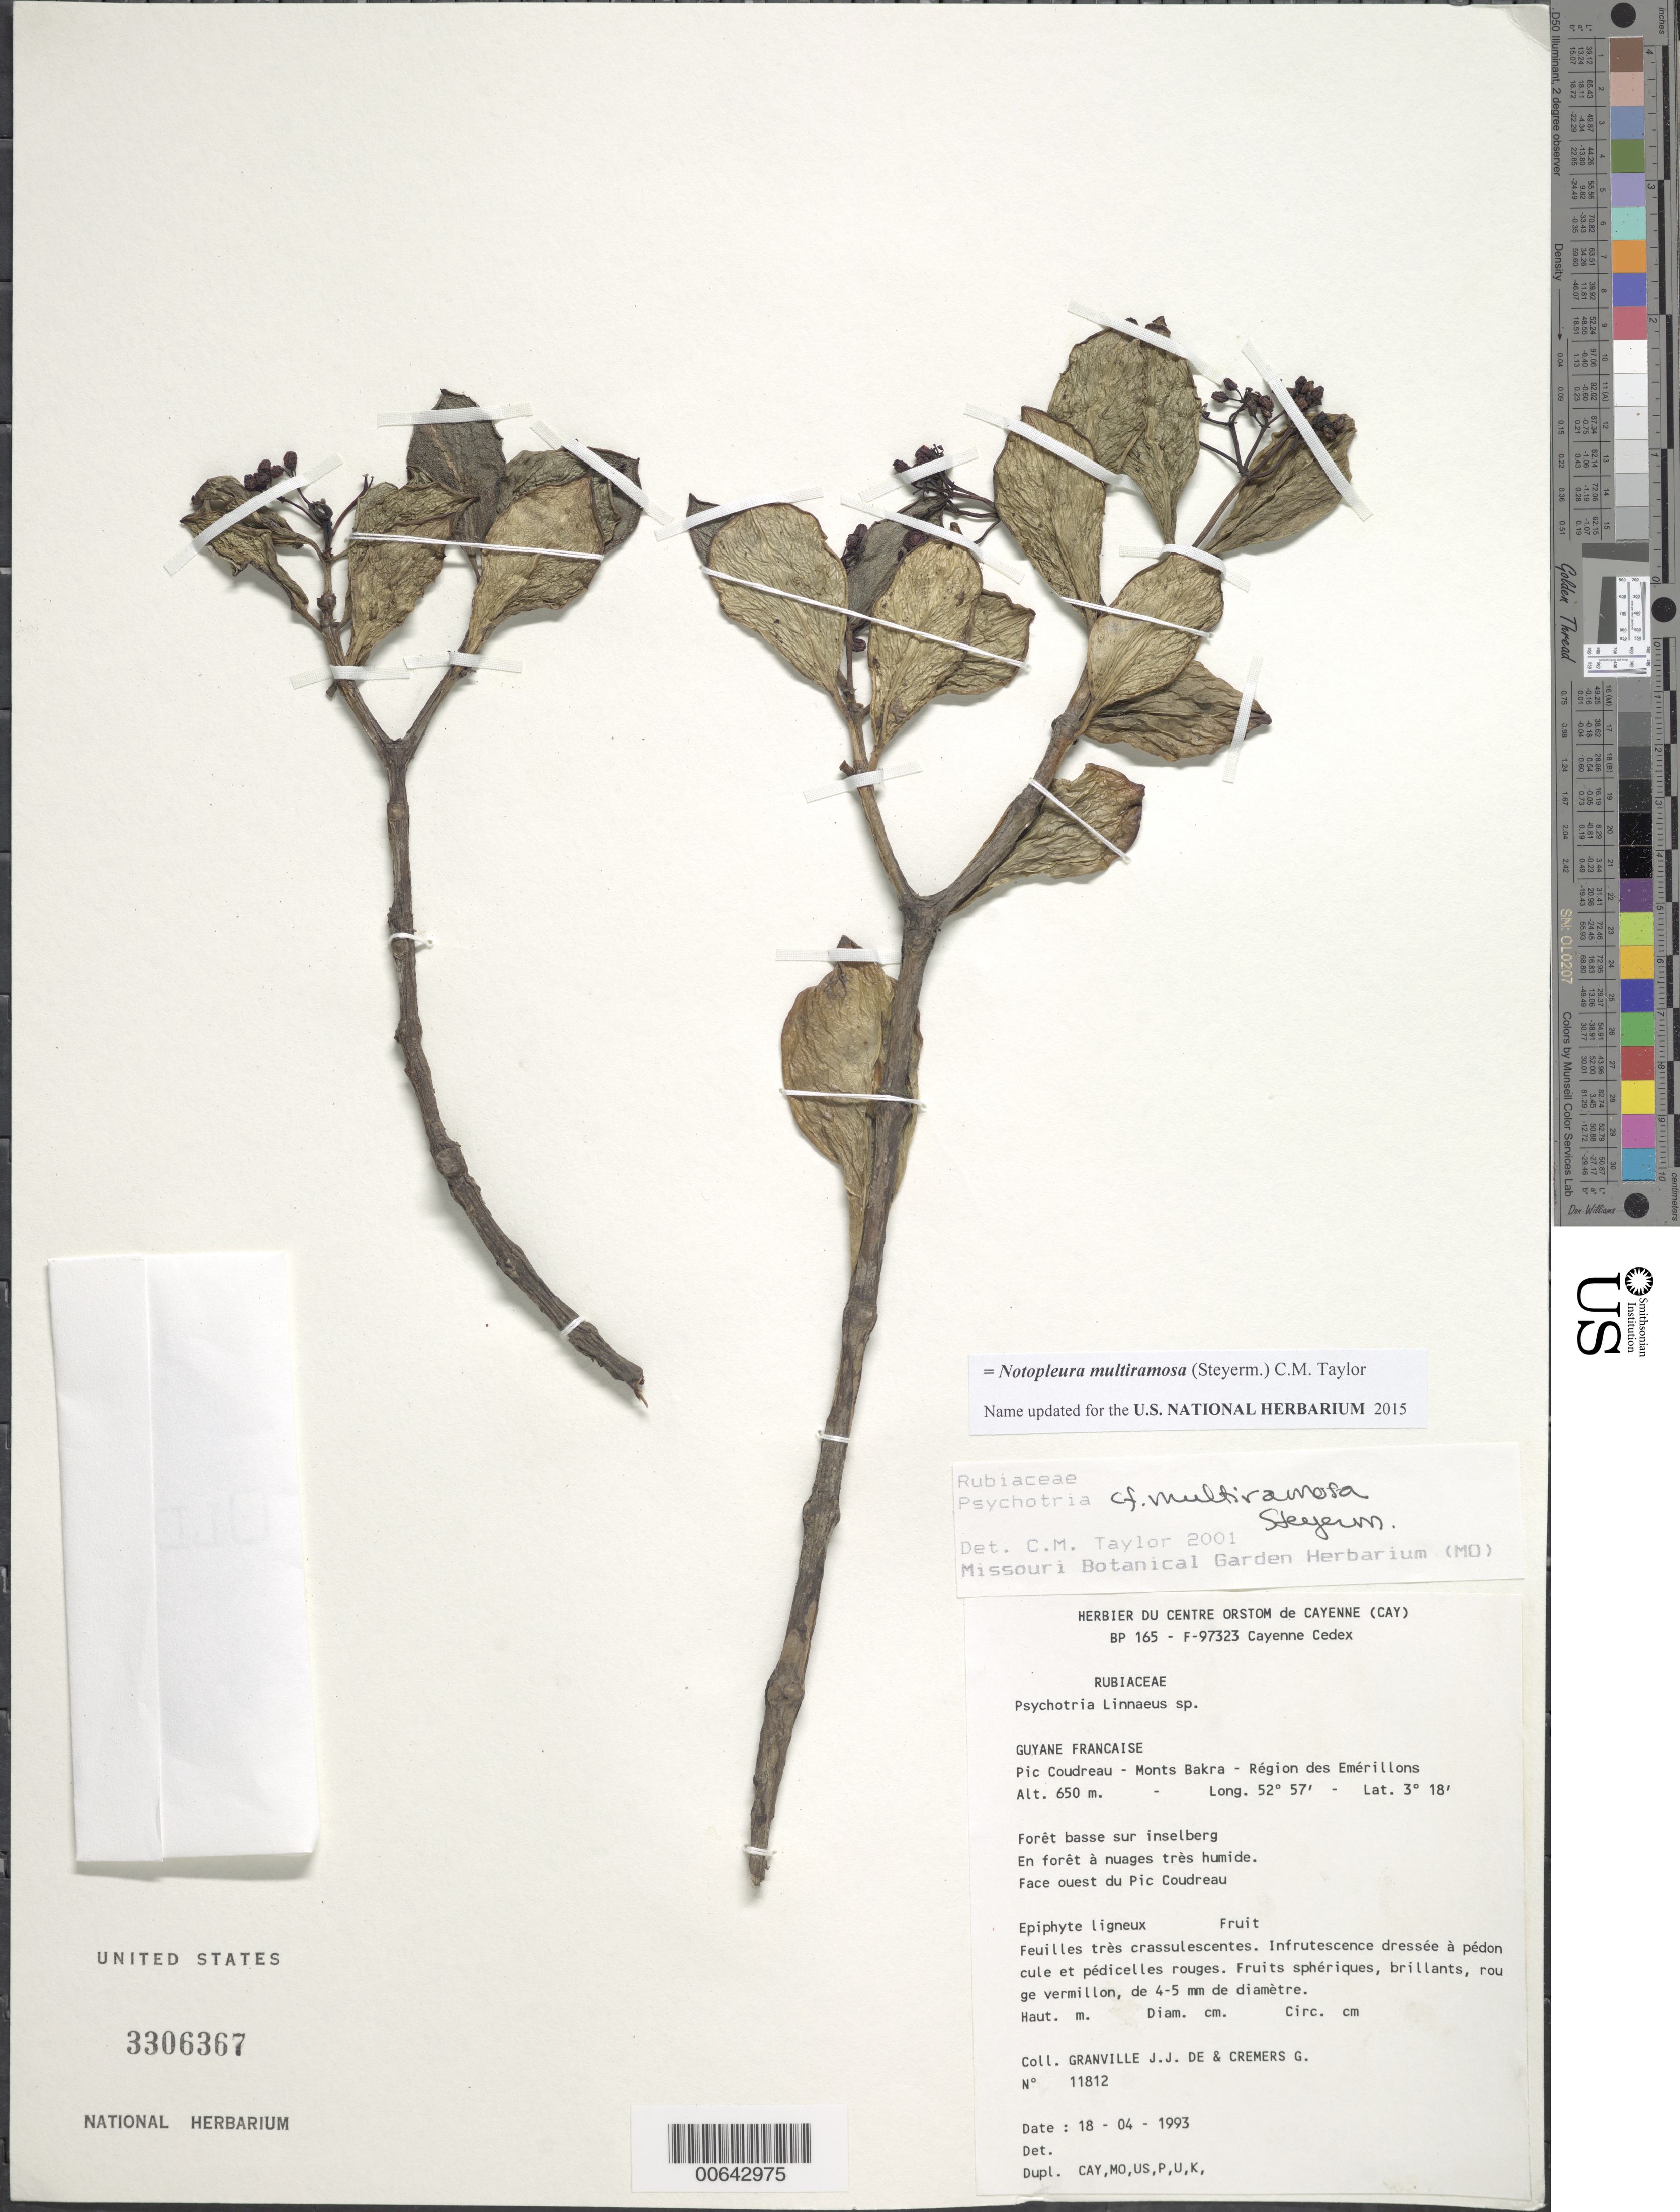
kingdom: Plantae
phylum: Tracheophyta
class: Magnoliopsida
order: Gentianales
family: Rubiaceae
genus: Psychotria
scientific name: Psychotria multiramosa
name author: Steyerm.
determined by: Taylor, Charlotte M.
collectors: J.-J. de Granville & G. Cremers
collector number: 11812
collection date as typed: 18-Apr-93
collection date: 1993-04-18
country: French Guiana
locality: Pic Coudreau, Monts Bakra, région des Emérillons; face ouest du Pic Coudreau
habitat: Forêt basse sur inselberg, en foret a nuages tres humide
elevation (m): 650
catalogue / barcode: US 3306367